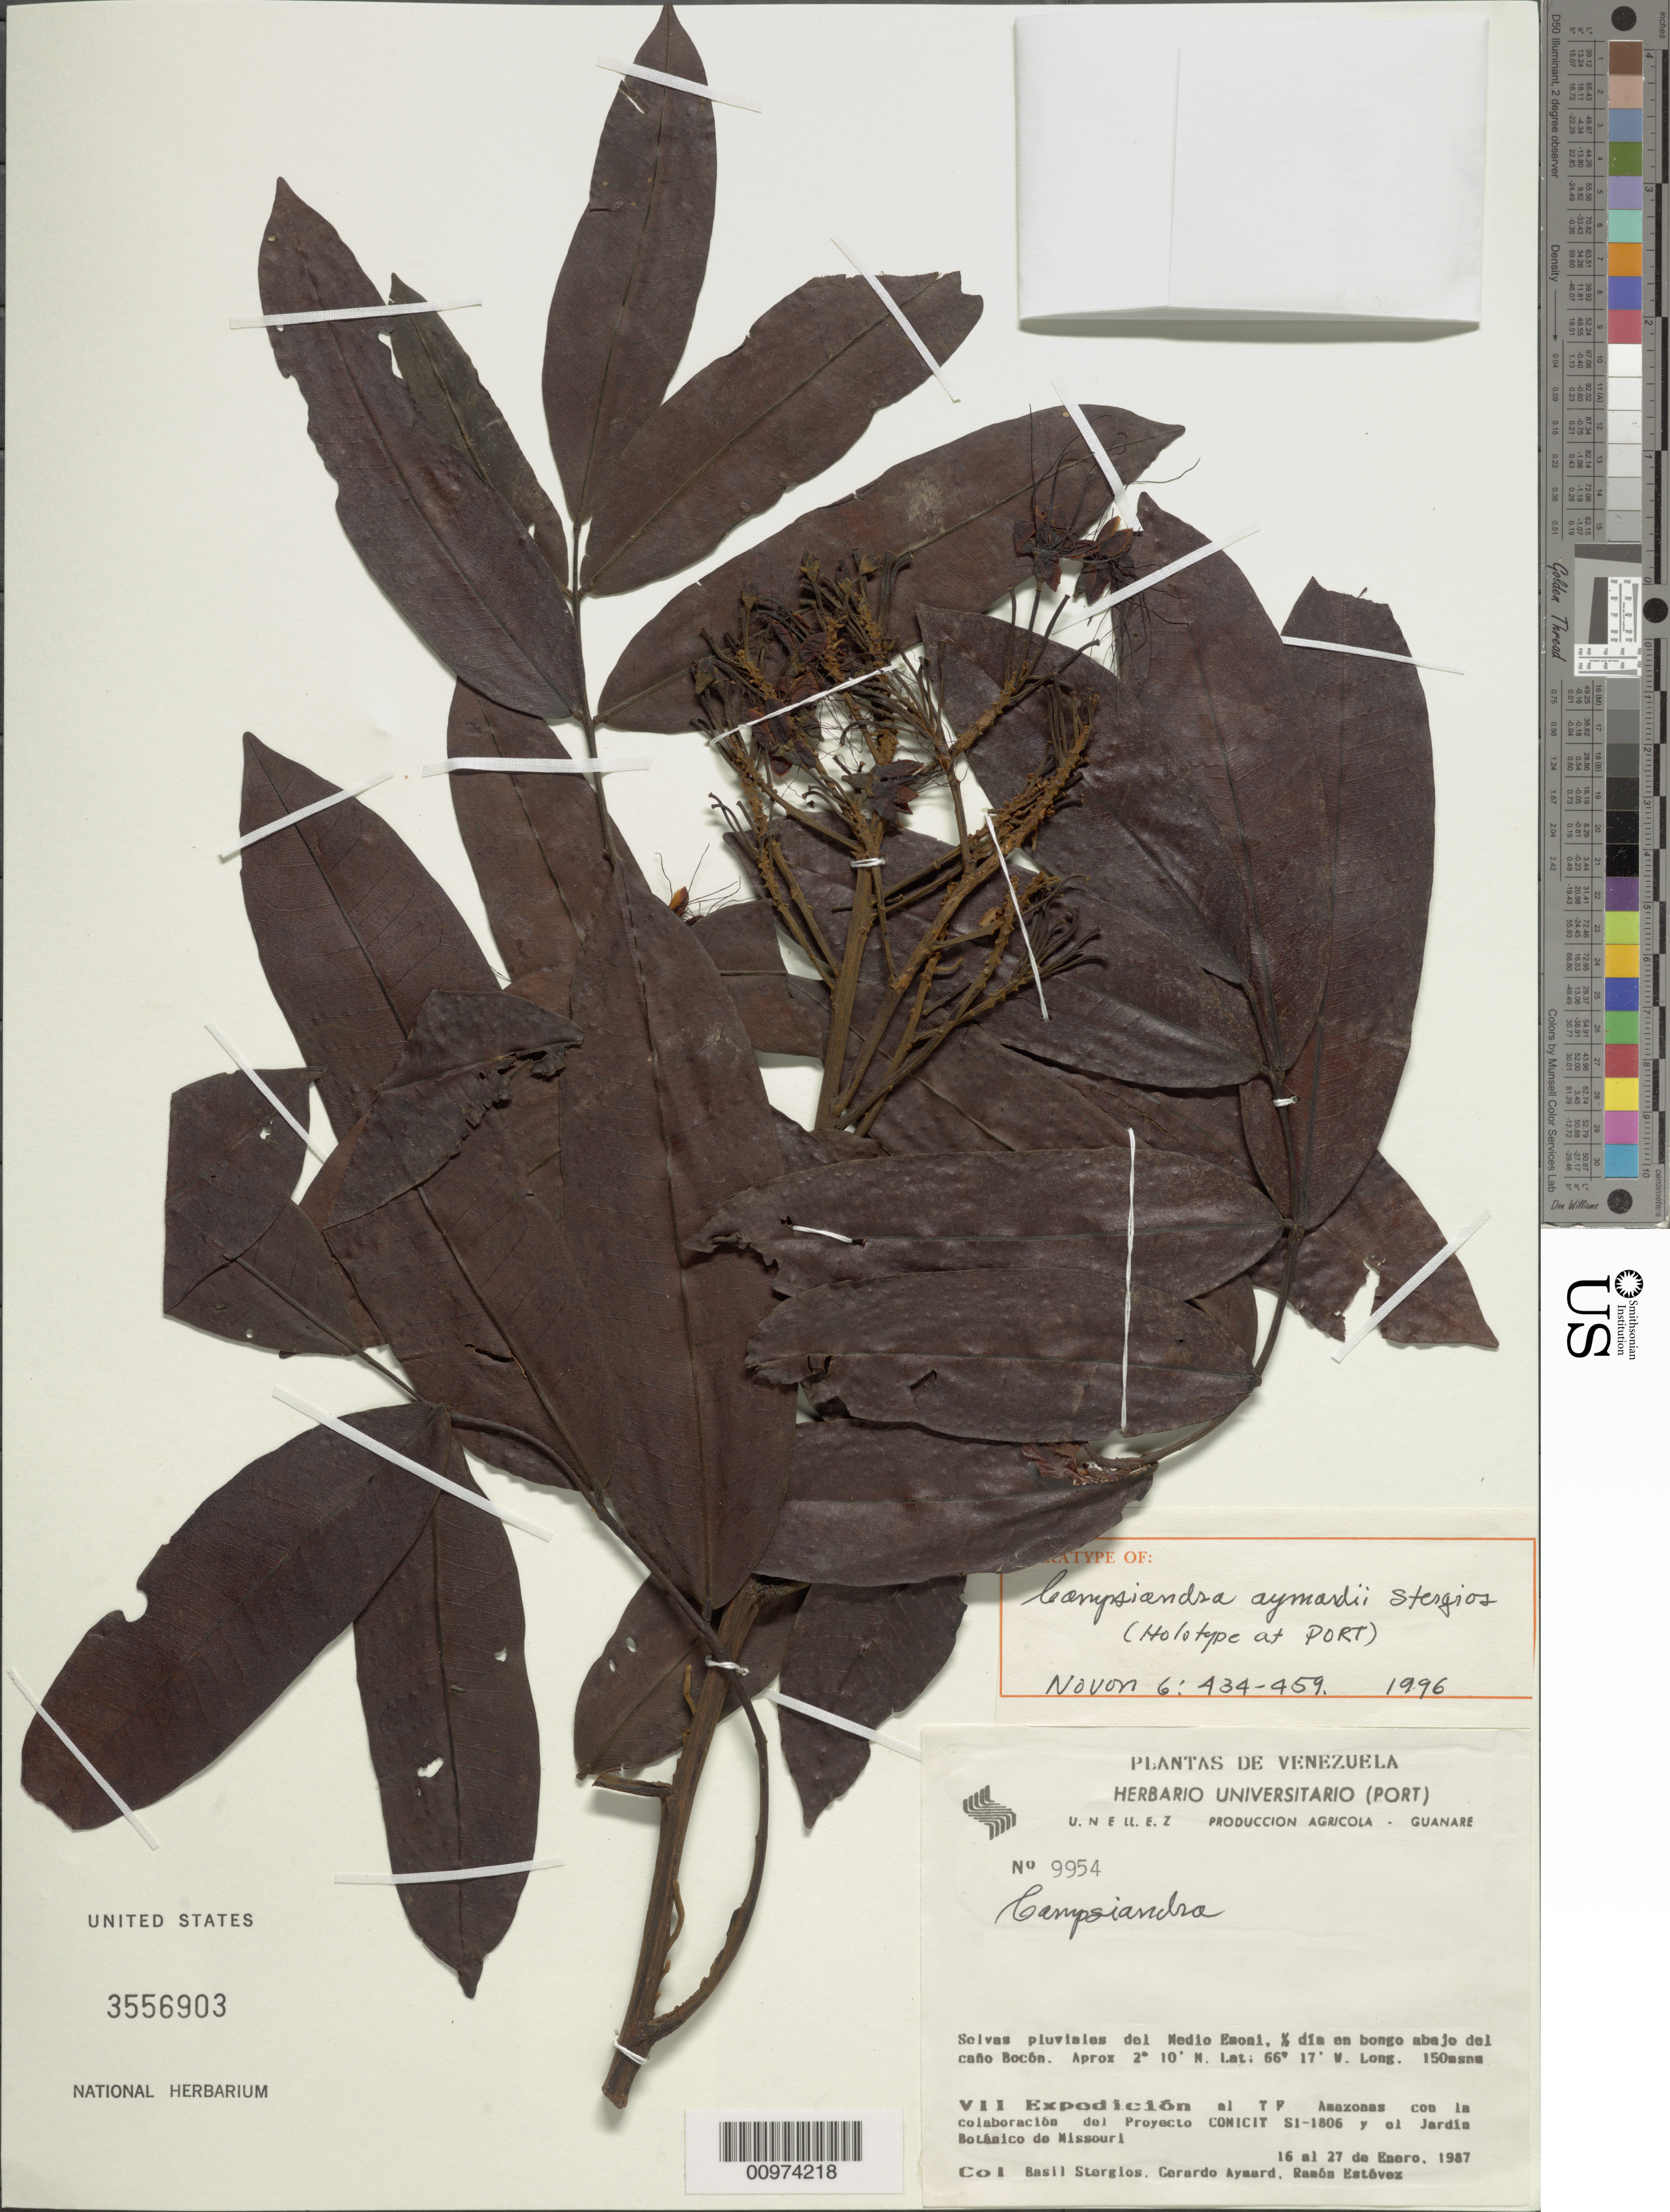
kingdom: Plantae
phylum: Tracheophyta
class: Magnoliopsida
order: Fabales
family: Fabaceae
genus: Campsiandra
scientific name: Campsiandra aymardii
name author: Stergios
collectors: B. G. Stergios, G. A. Aymard & R. Estevez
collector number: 9954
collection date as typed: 16-Jan-87 to 27-Jan-87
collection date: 1987-01-16/1987-01-27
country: Venezuela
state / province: Amazonas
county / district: Río Negro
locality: Medio Emoni, 0.5 dia en bongo abajo del Caño Bocón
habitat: Selvas pluviales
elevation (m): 150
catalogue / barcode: US 3556903